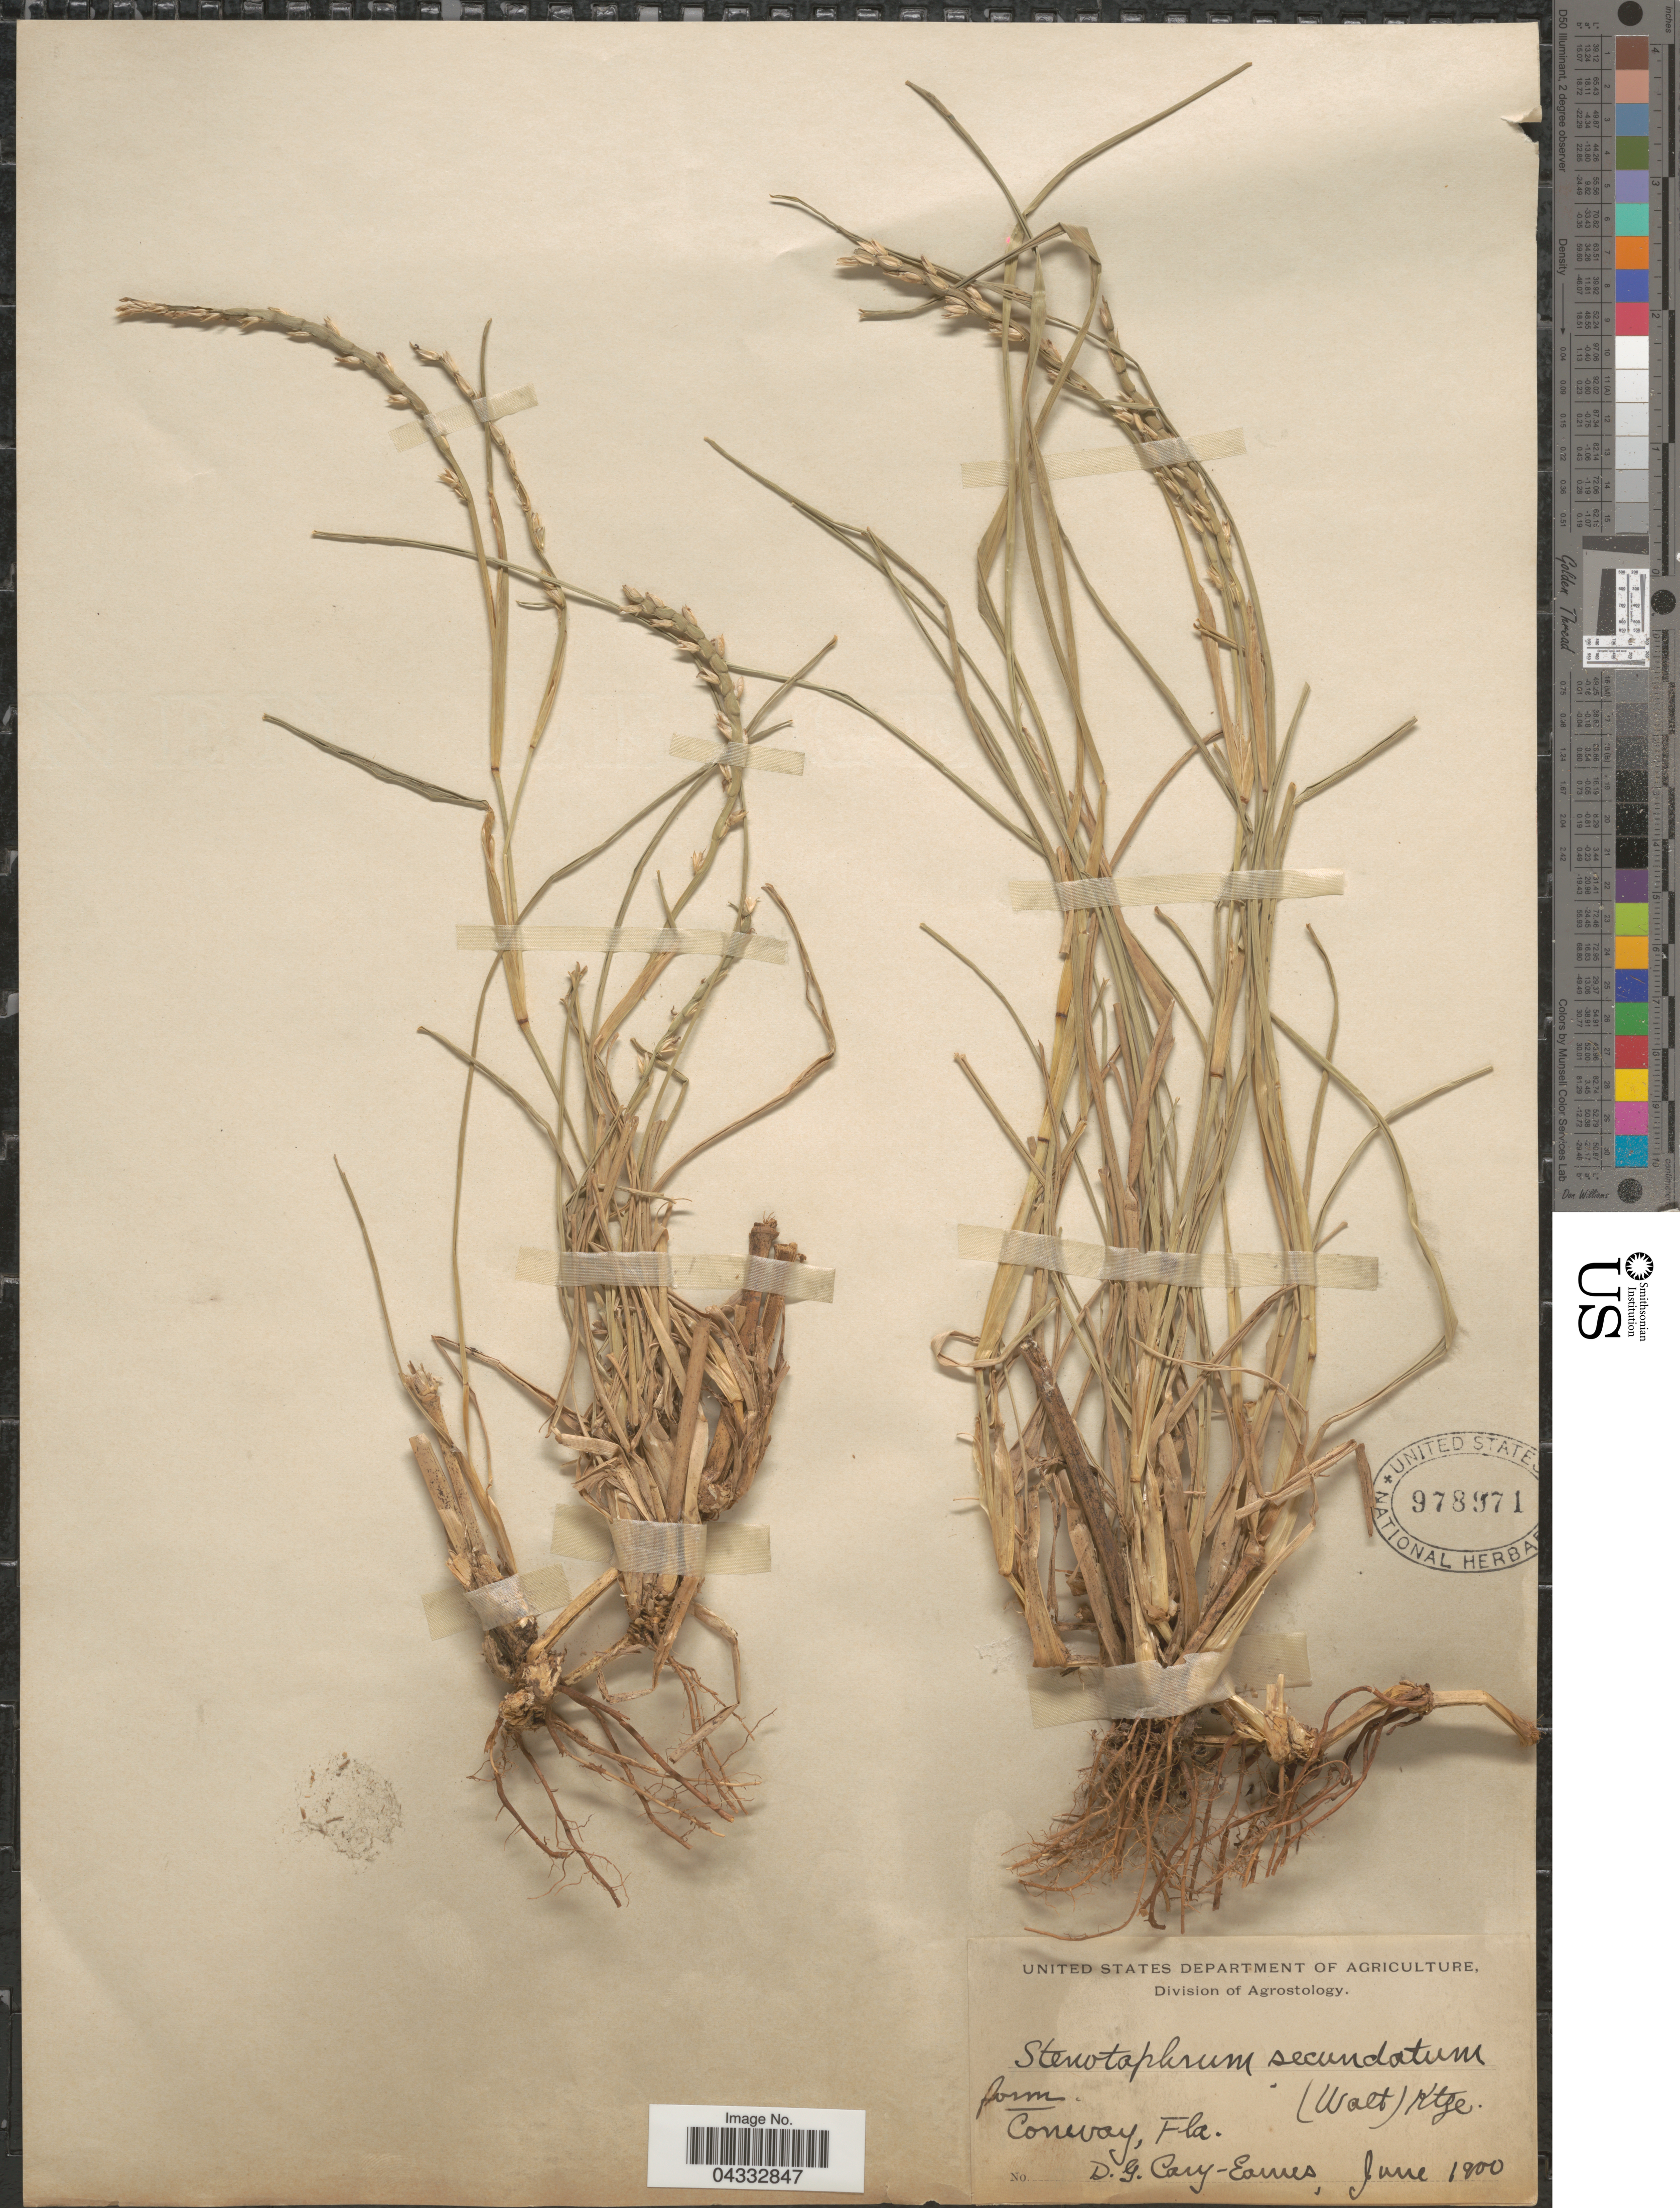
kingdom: Plantae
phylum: Tracheophyta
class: Liliopsida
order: Poales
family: Poaceae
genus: Stenotaphrum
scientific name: Stenotaphrum secundatum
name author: (Walter) Kuntze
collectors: D. Cary-Earmes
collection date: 1900-06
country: United States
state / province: Florida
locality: Conway.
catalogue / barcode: US 978971